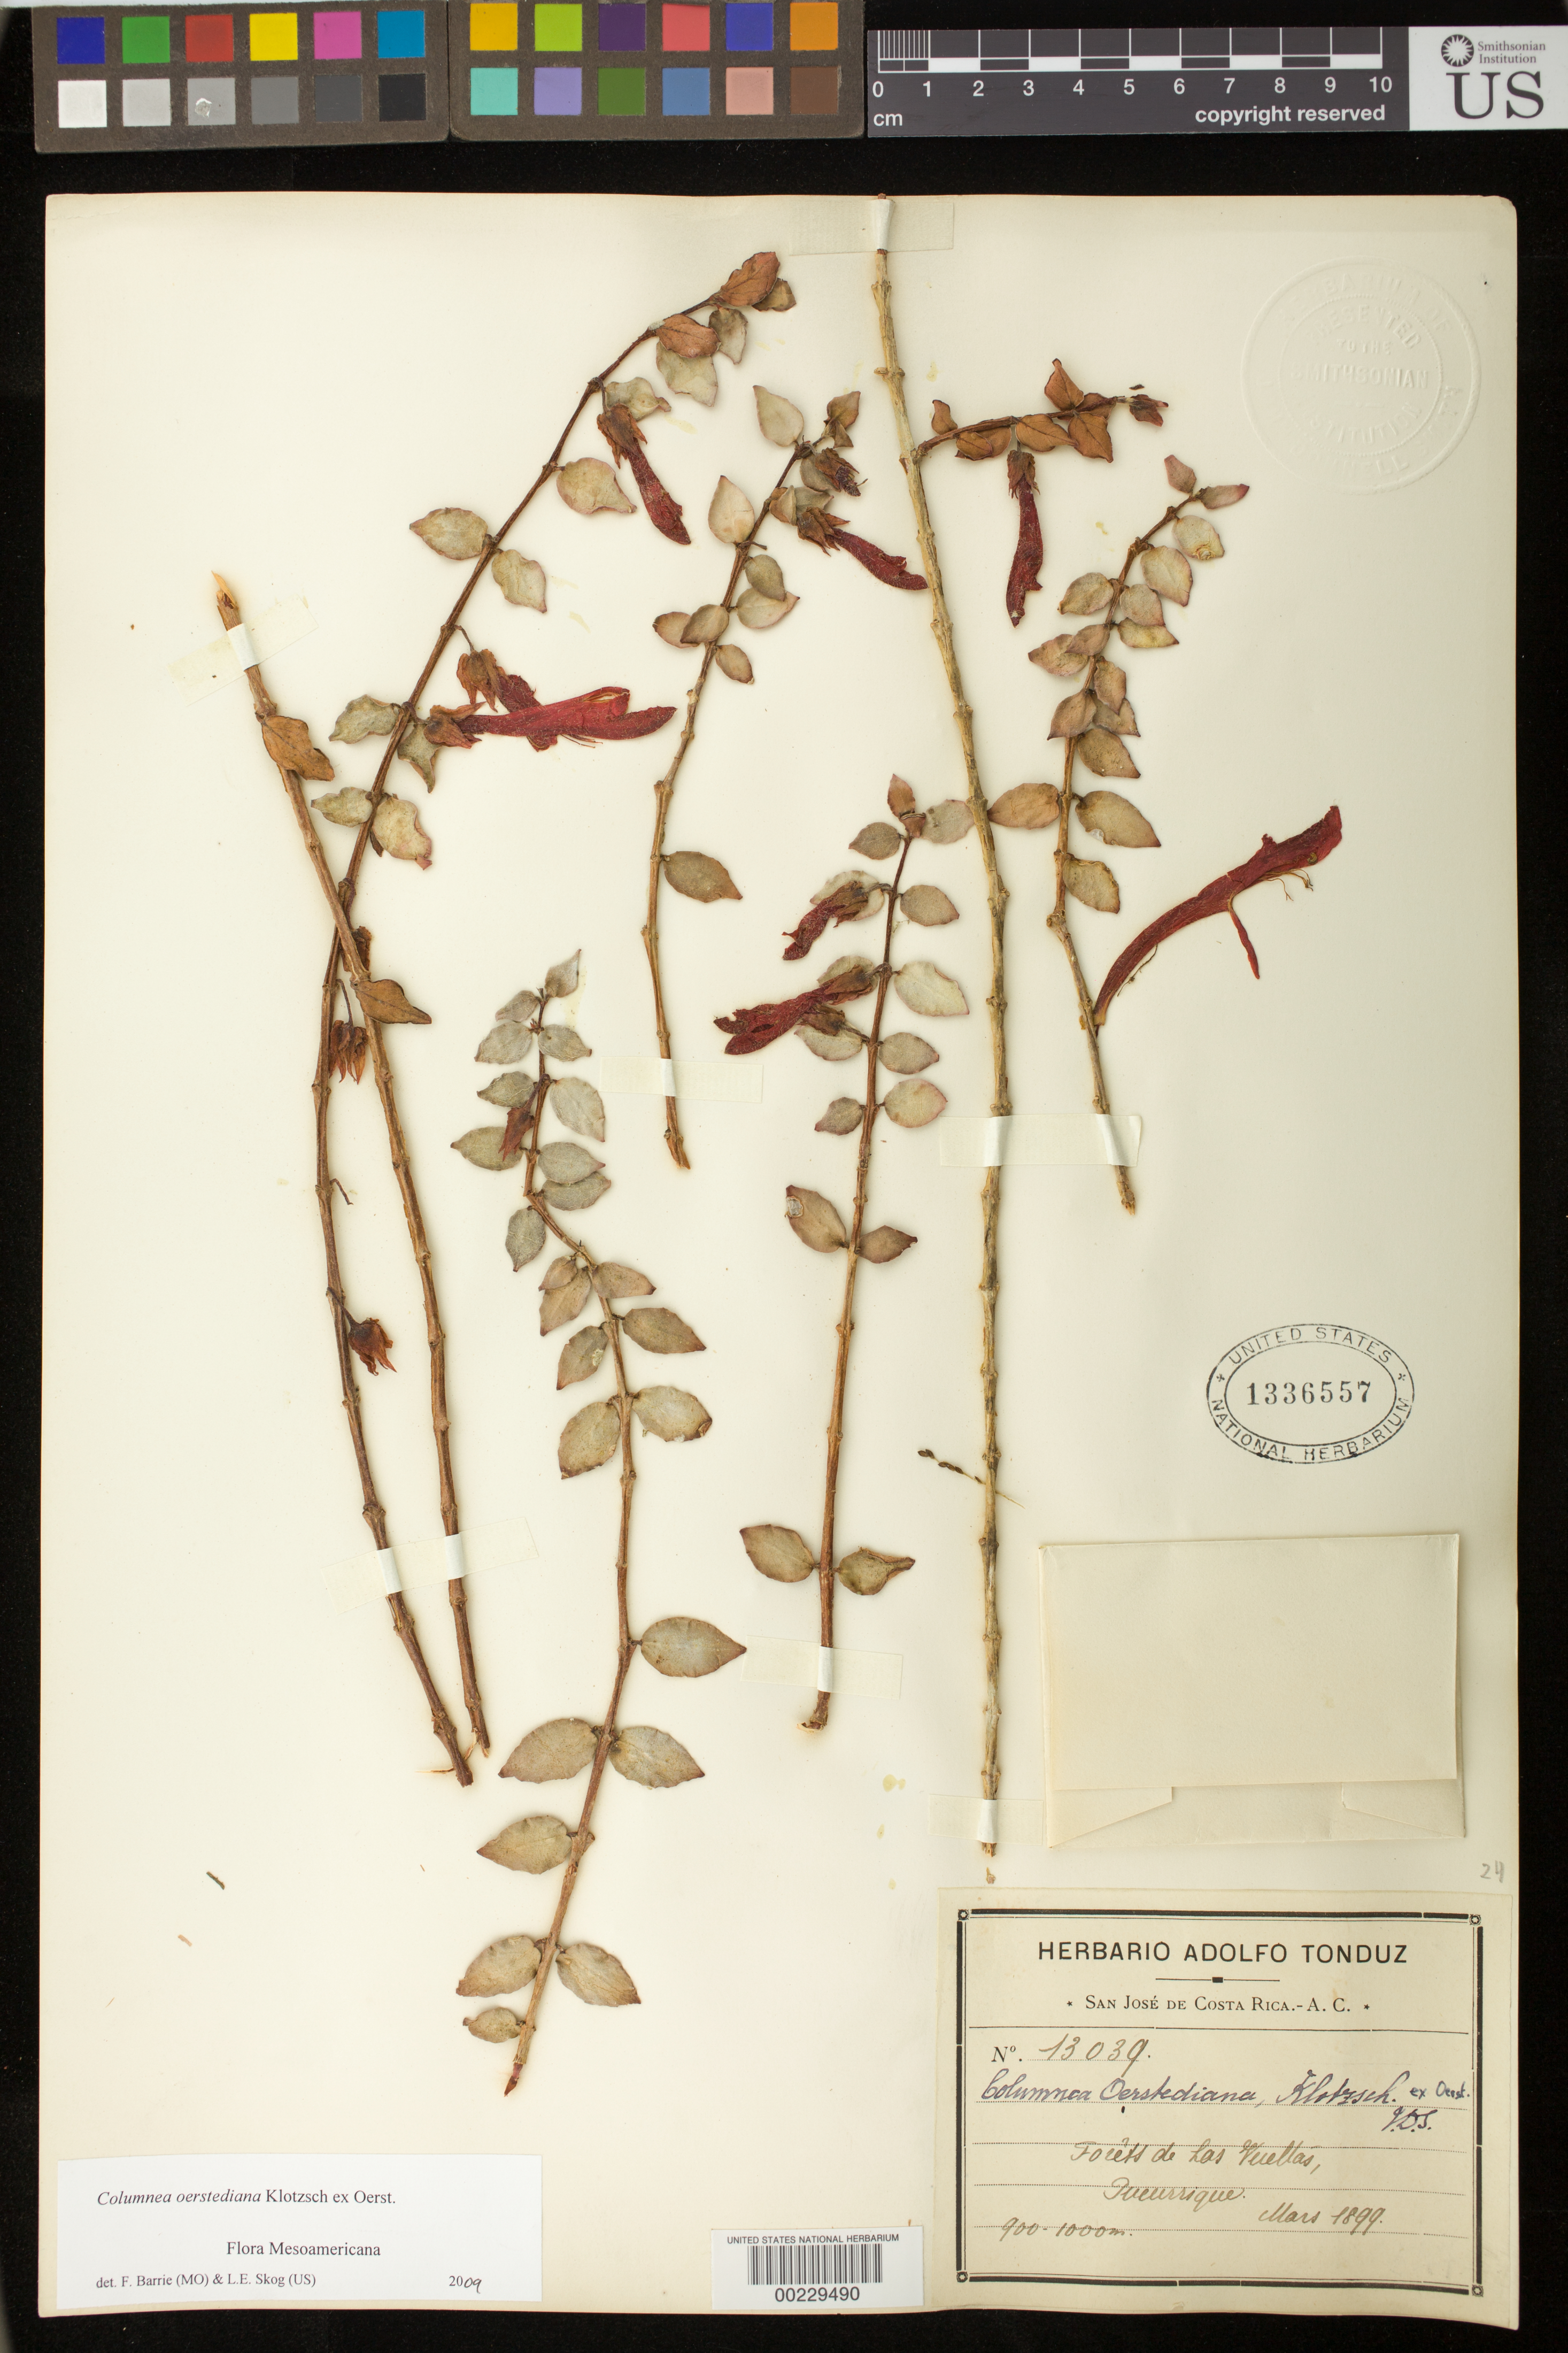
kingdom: Plantae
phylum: Tracheophyta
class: Magnoliopsida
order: Lamiales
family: Gesneriaceae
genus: Columnea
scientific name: Columnea oerstediana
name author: Klotzsch ex Oerst.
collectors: A. Tonduz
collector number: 13039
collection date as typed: Mar 1899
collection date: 1899-03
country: Costa Rica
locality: Las Vueltas, Tucurrique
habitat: Forests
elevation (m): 900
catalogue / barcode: US 1336557